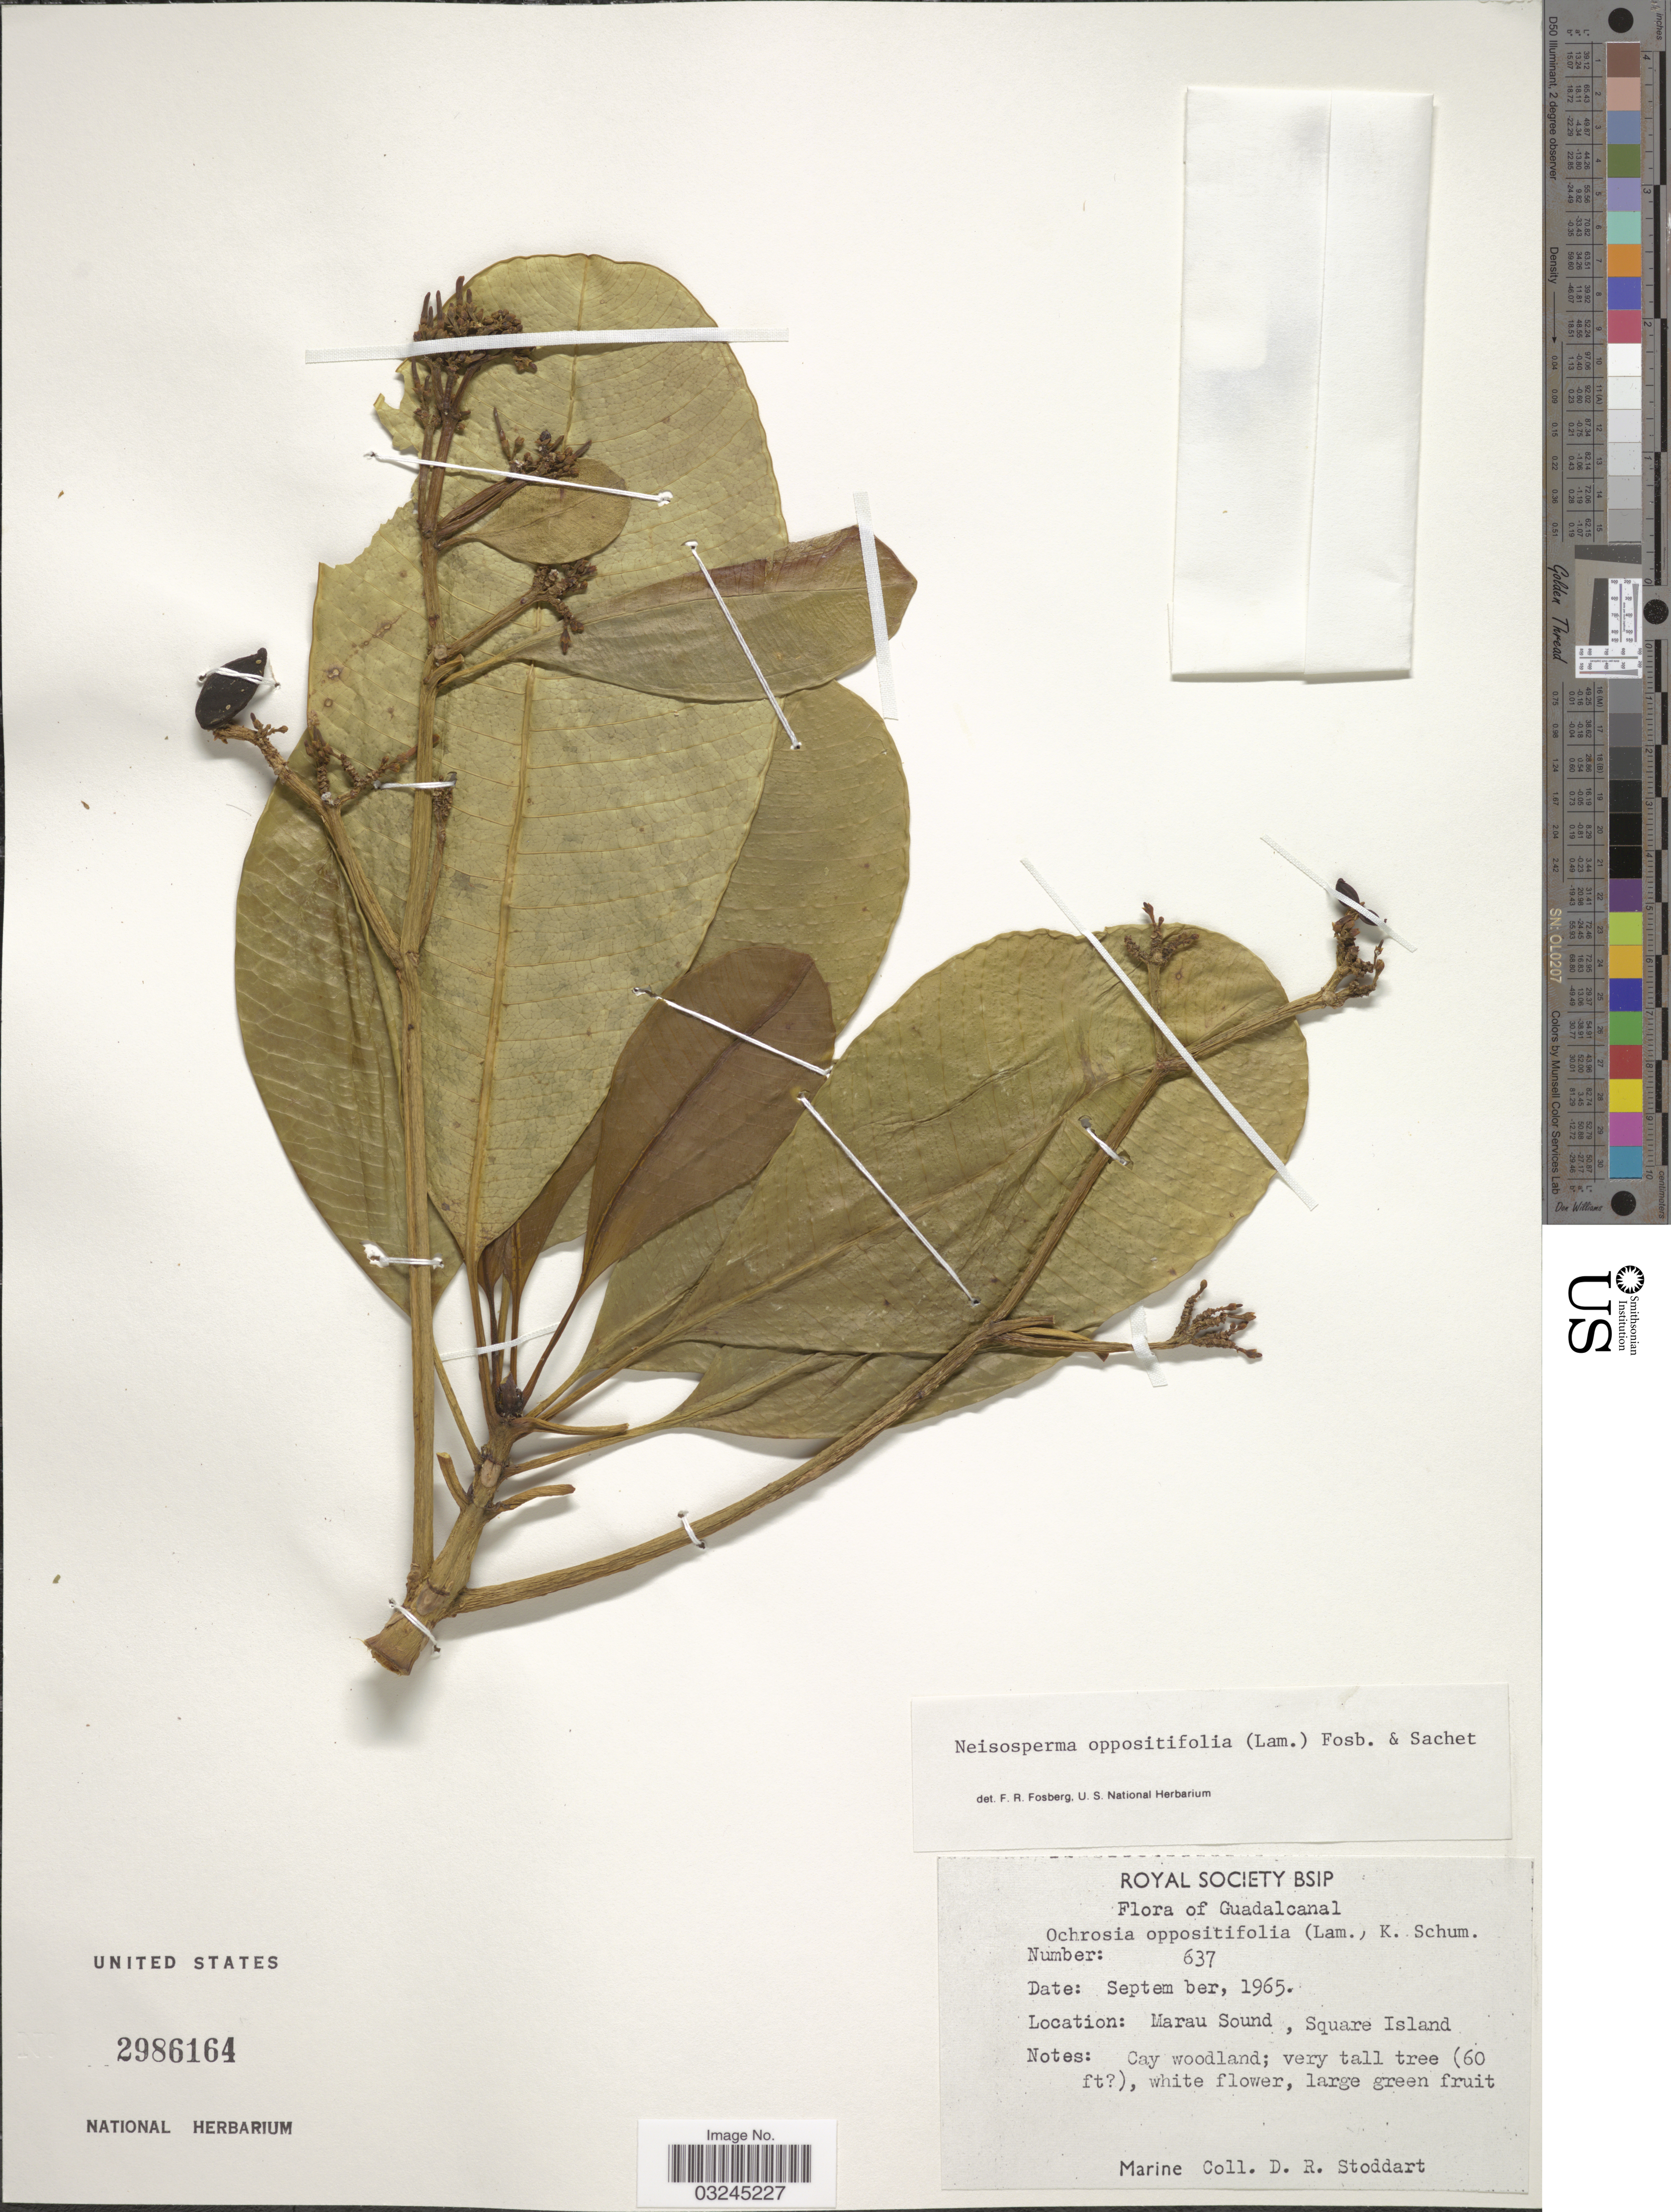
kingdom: Plantae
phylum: Tracheophyta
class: Magnoliopsida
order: Gentianales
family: Apocynaceae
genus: Ochrosia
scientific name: Ochrosia oppositifolia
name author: (Lam.) K. Schum.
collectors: D. R. Stoddart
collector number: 637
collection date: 1965-09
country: Solomon Islands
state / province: Solomon Islands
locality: Guadalcanal. Marau Sound, Square Island.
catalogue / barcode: US 2986164